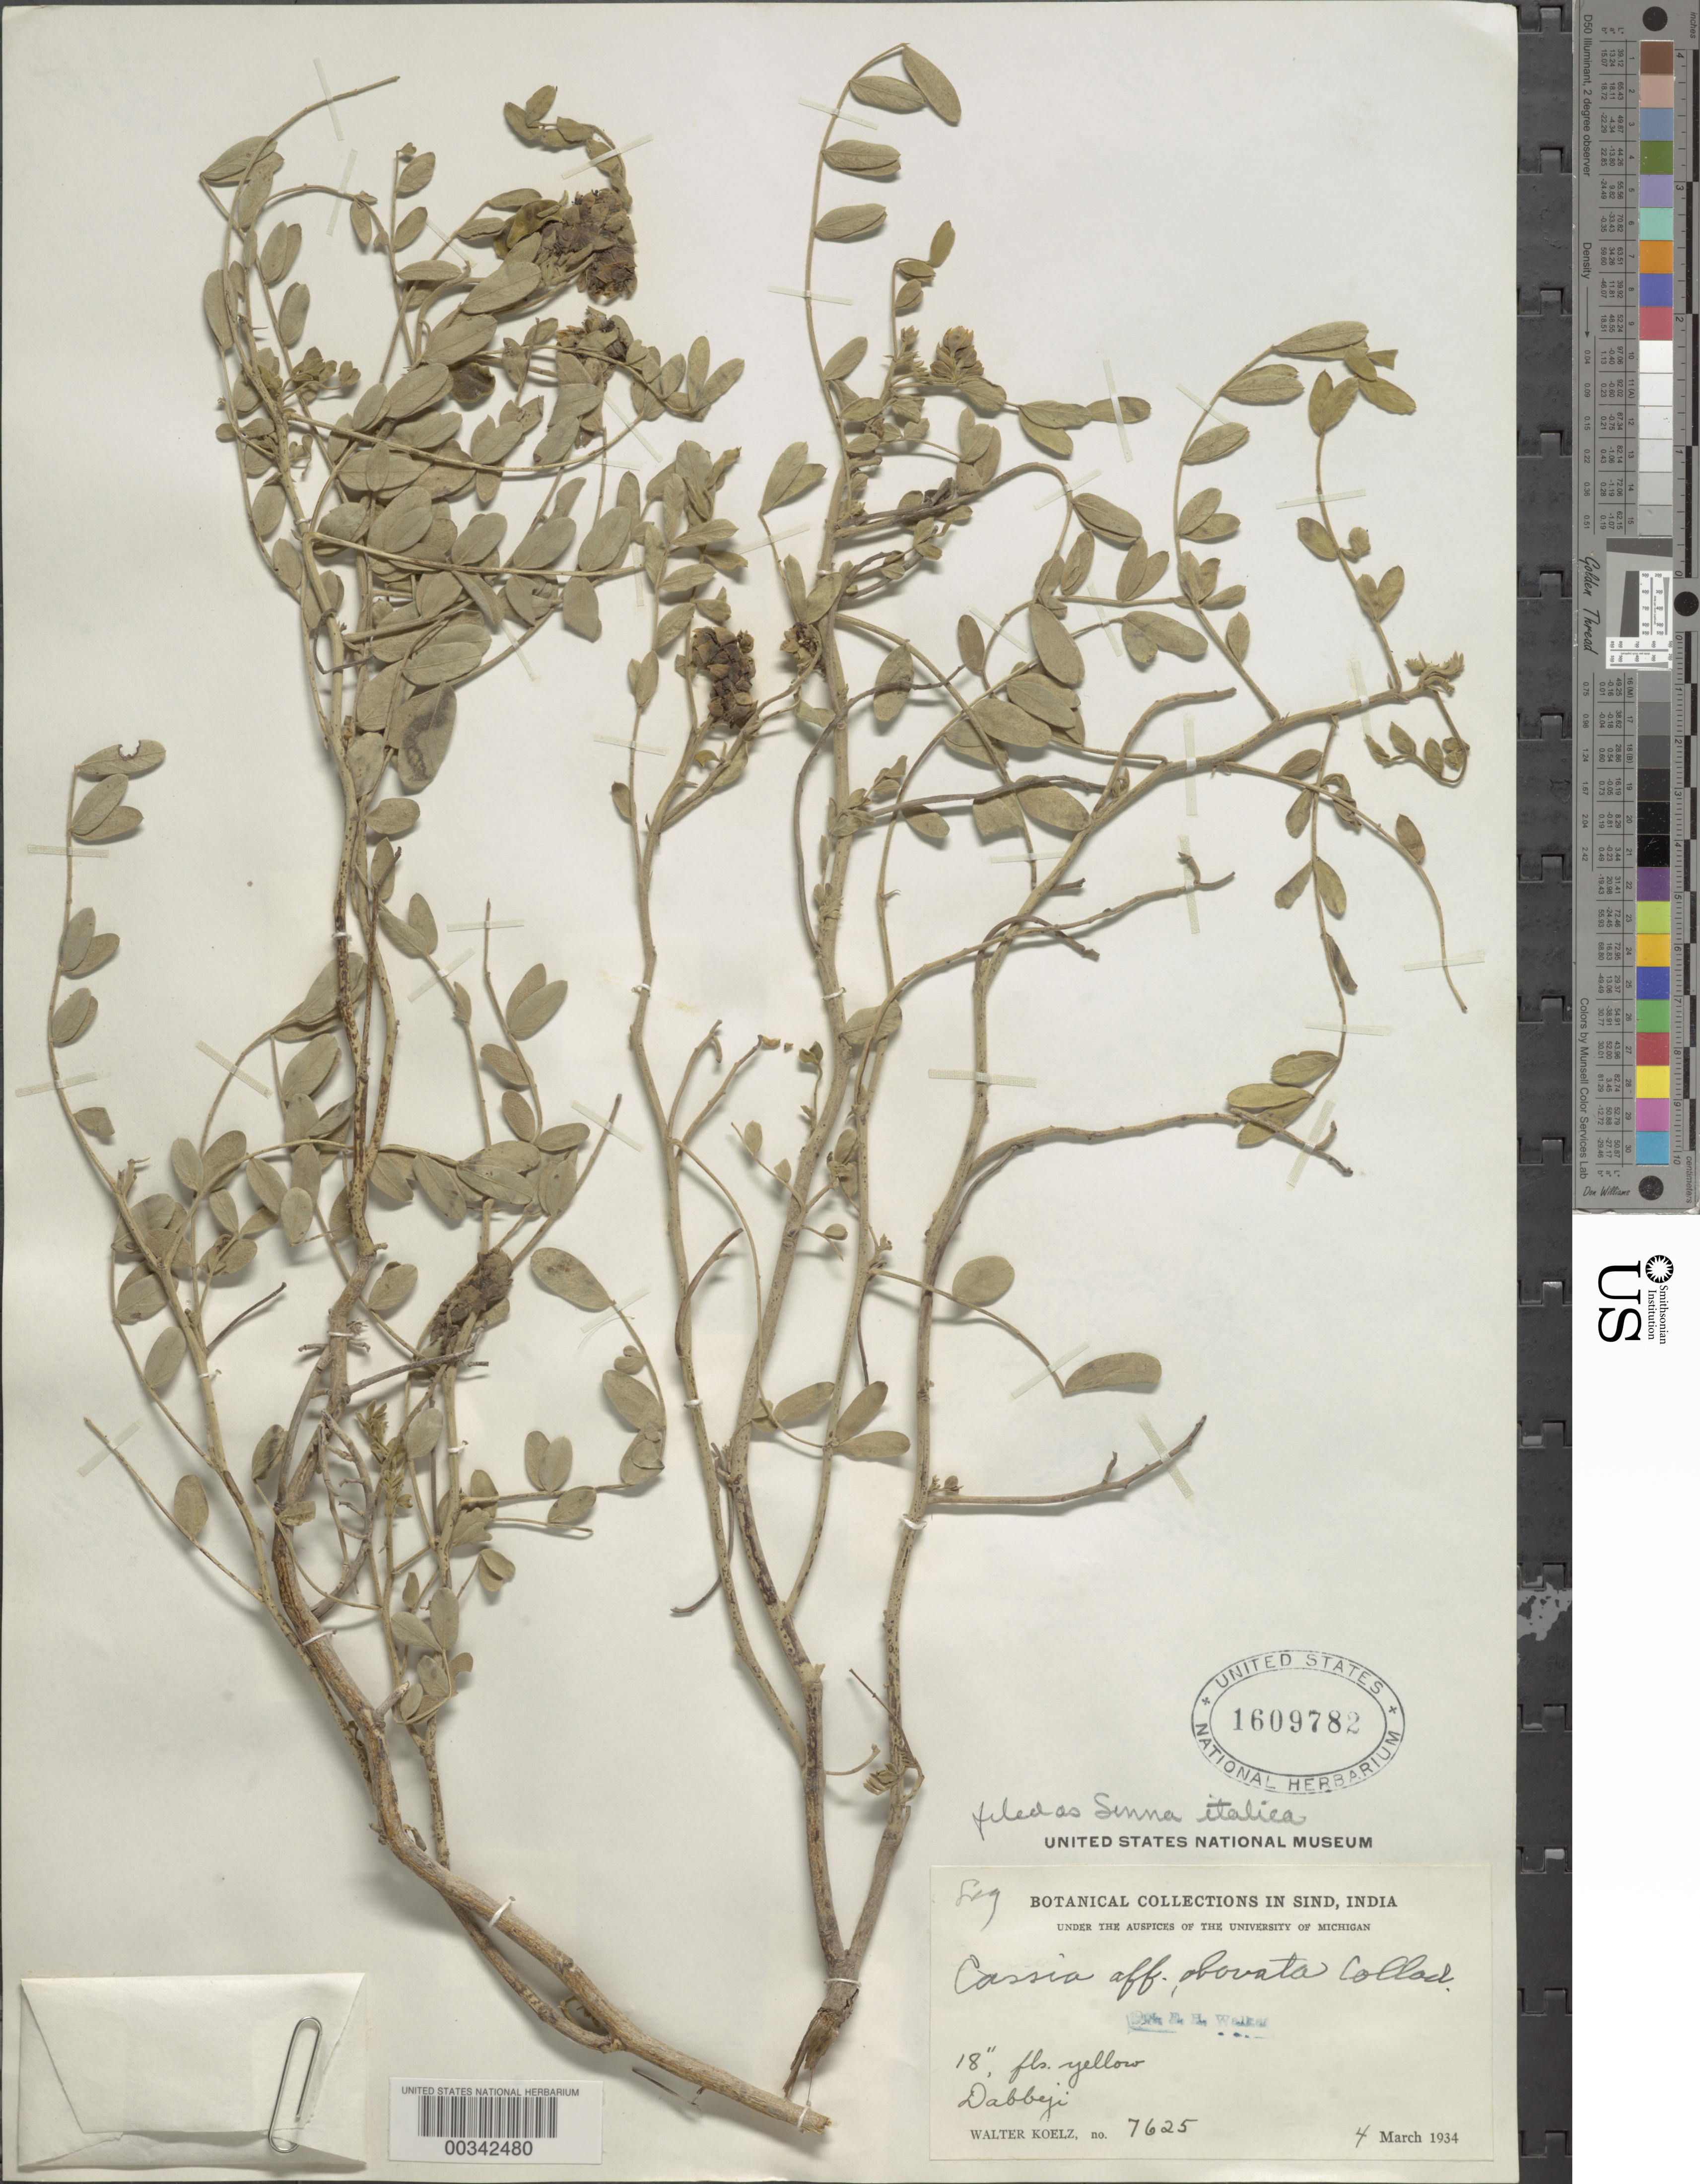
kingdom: Plantae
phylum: Tracheophyta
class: Magnoliopsida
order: Fabales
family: Fabaceae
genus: Senna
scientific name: Senna italica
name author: Mill.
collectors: W. N. Koelz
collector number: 7625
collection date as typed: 04 Mar 1934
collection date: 1934-03-04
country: Iran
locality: Sind; dabbeji [= dabbiyeh?]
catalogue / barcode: US 1609782